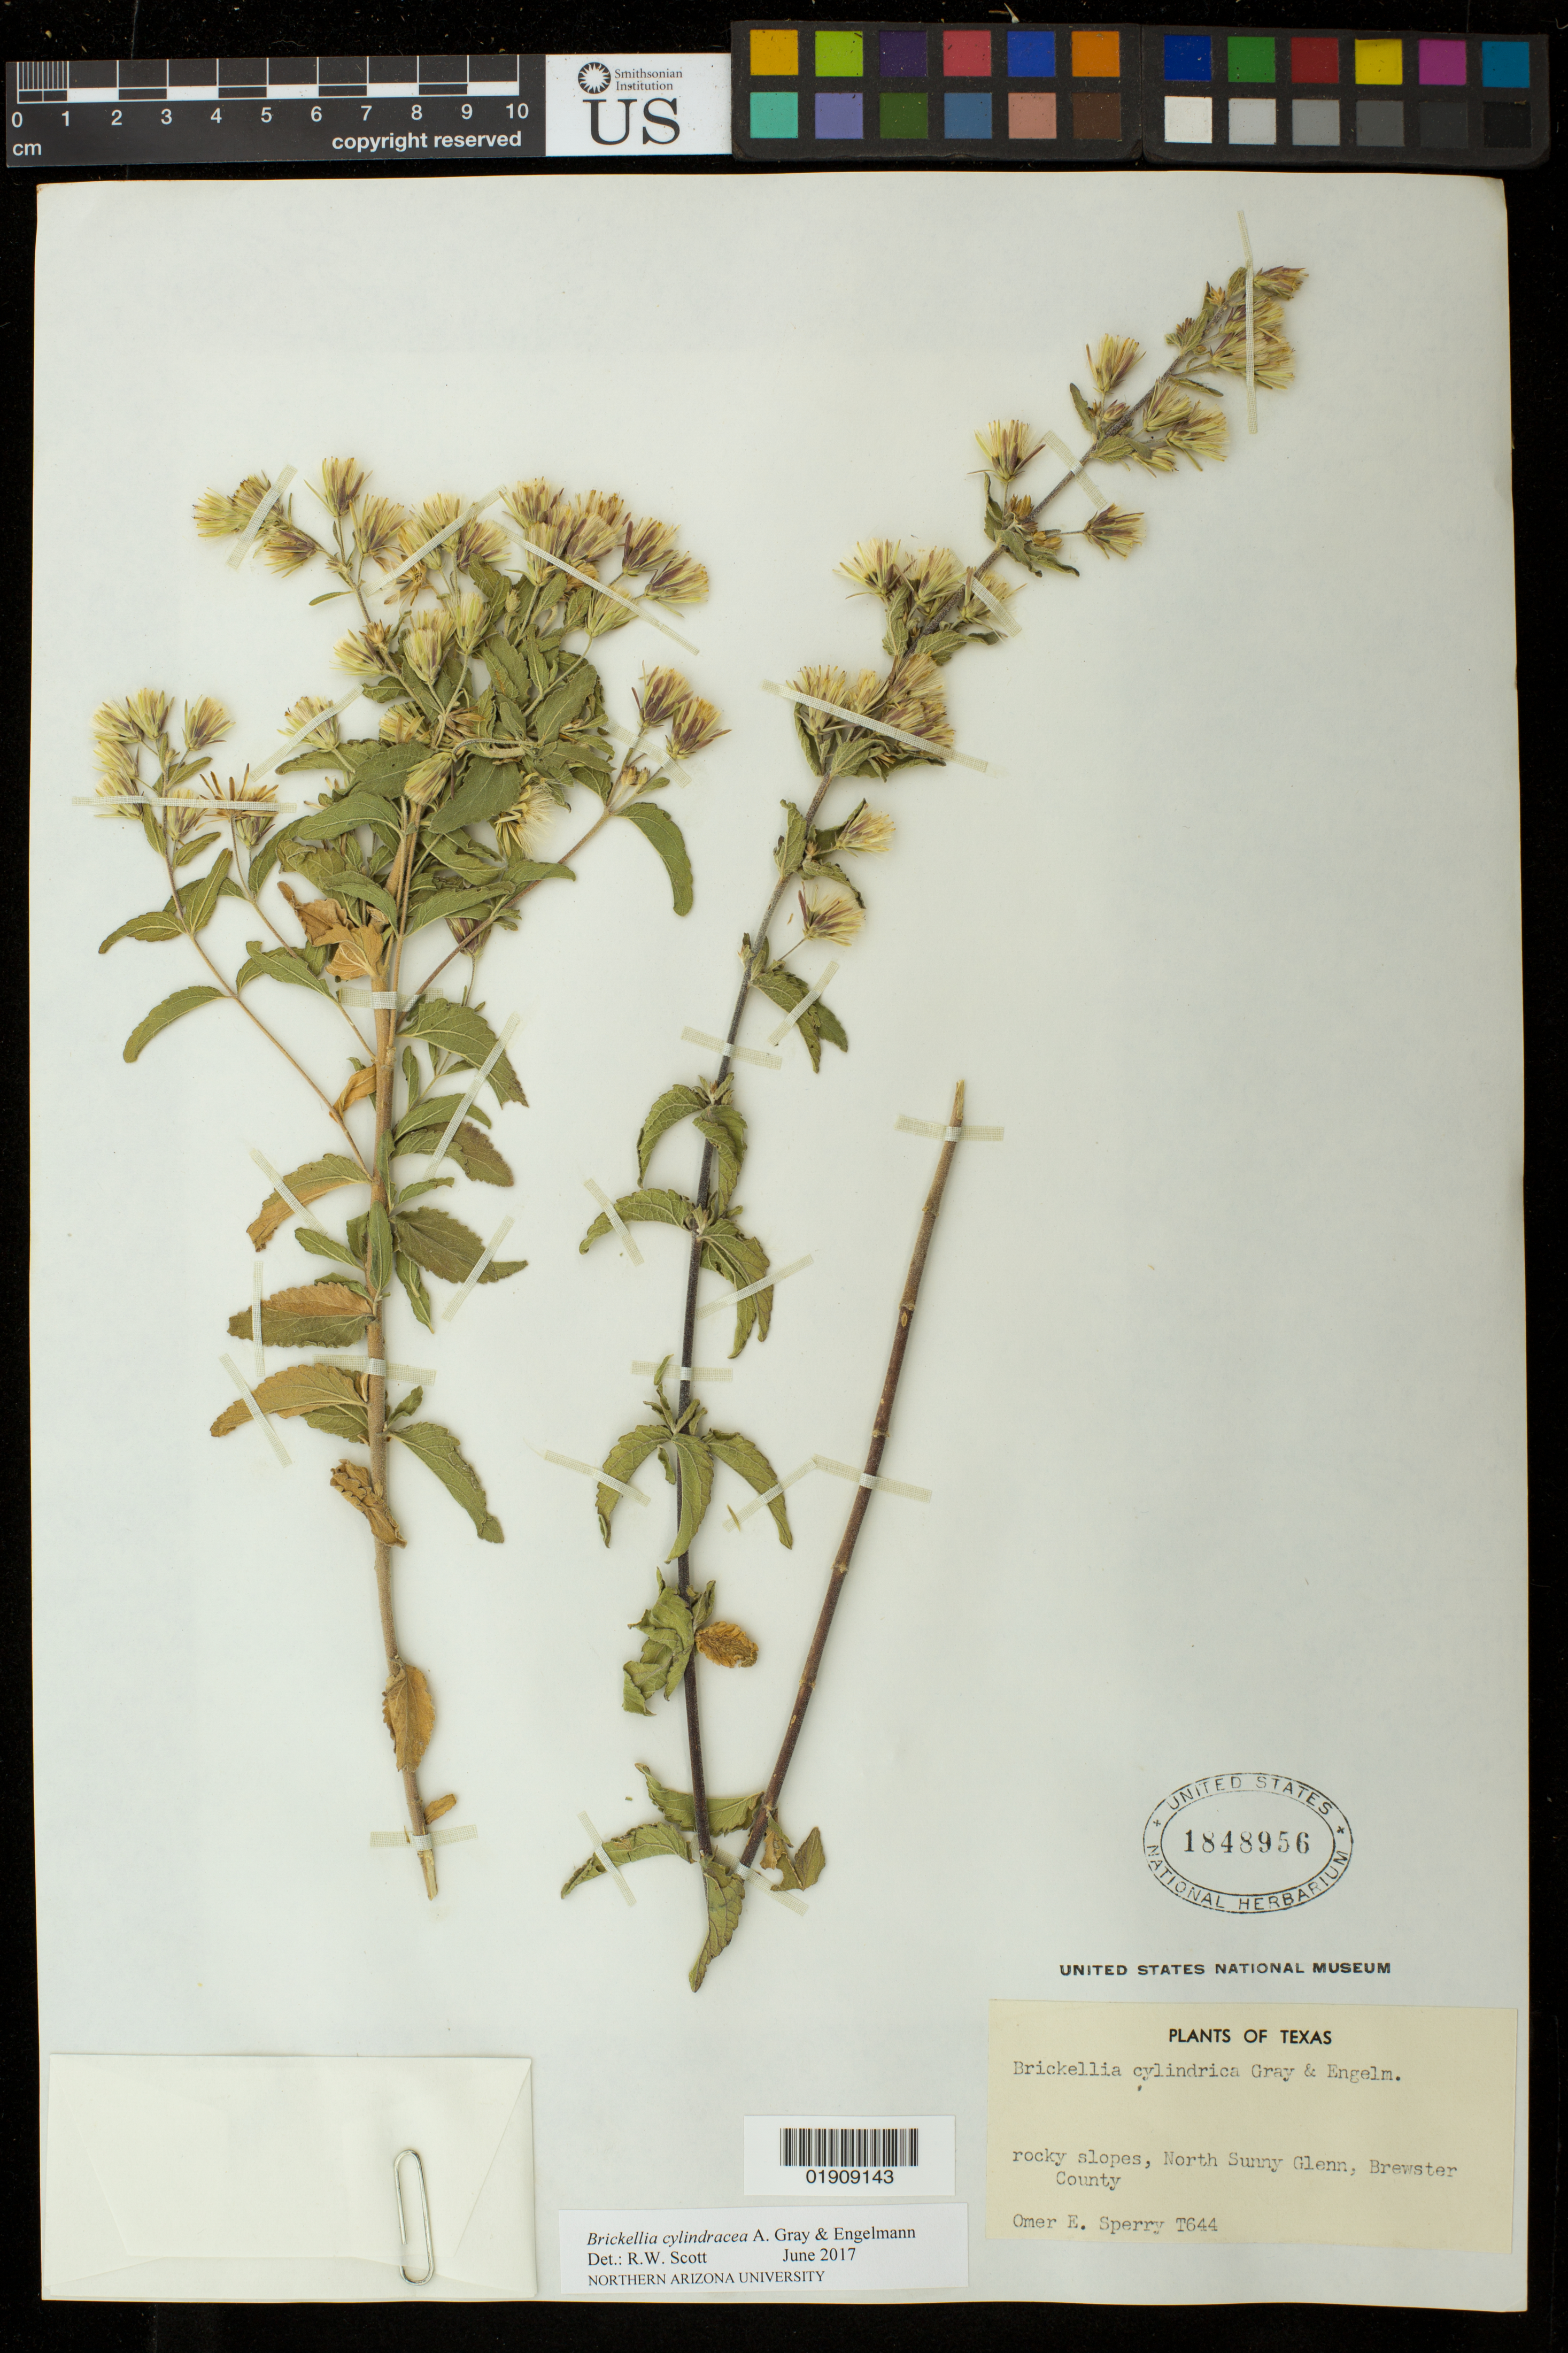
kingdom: Plantae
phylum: Tracheophyta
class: Magnoliopsida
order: Asterales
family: Asteraceae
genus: Brickellia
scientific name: Brickellia cylindracea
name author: A. Gray & Engelm. in A. Gray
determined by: Scott, Randall W., (ASC), Northern Arizona University (UNITED STATES)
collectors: O. E. Sperry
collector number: T644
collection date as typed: Transcribed d/m/y: 30/8/41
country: United States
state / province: Texas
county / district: Brewster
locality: North Sunny Glenn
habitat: Rocky slopes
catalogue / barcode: US 1848956